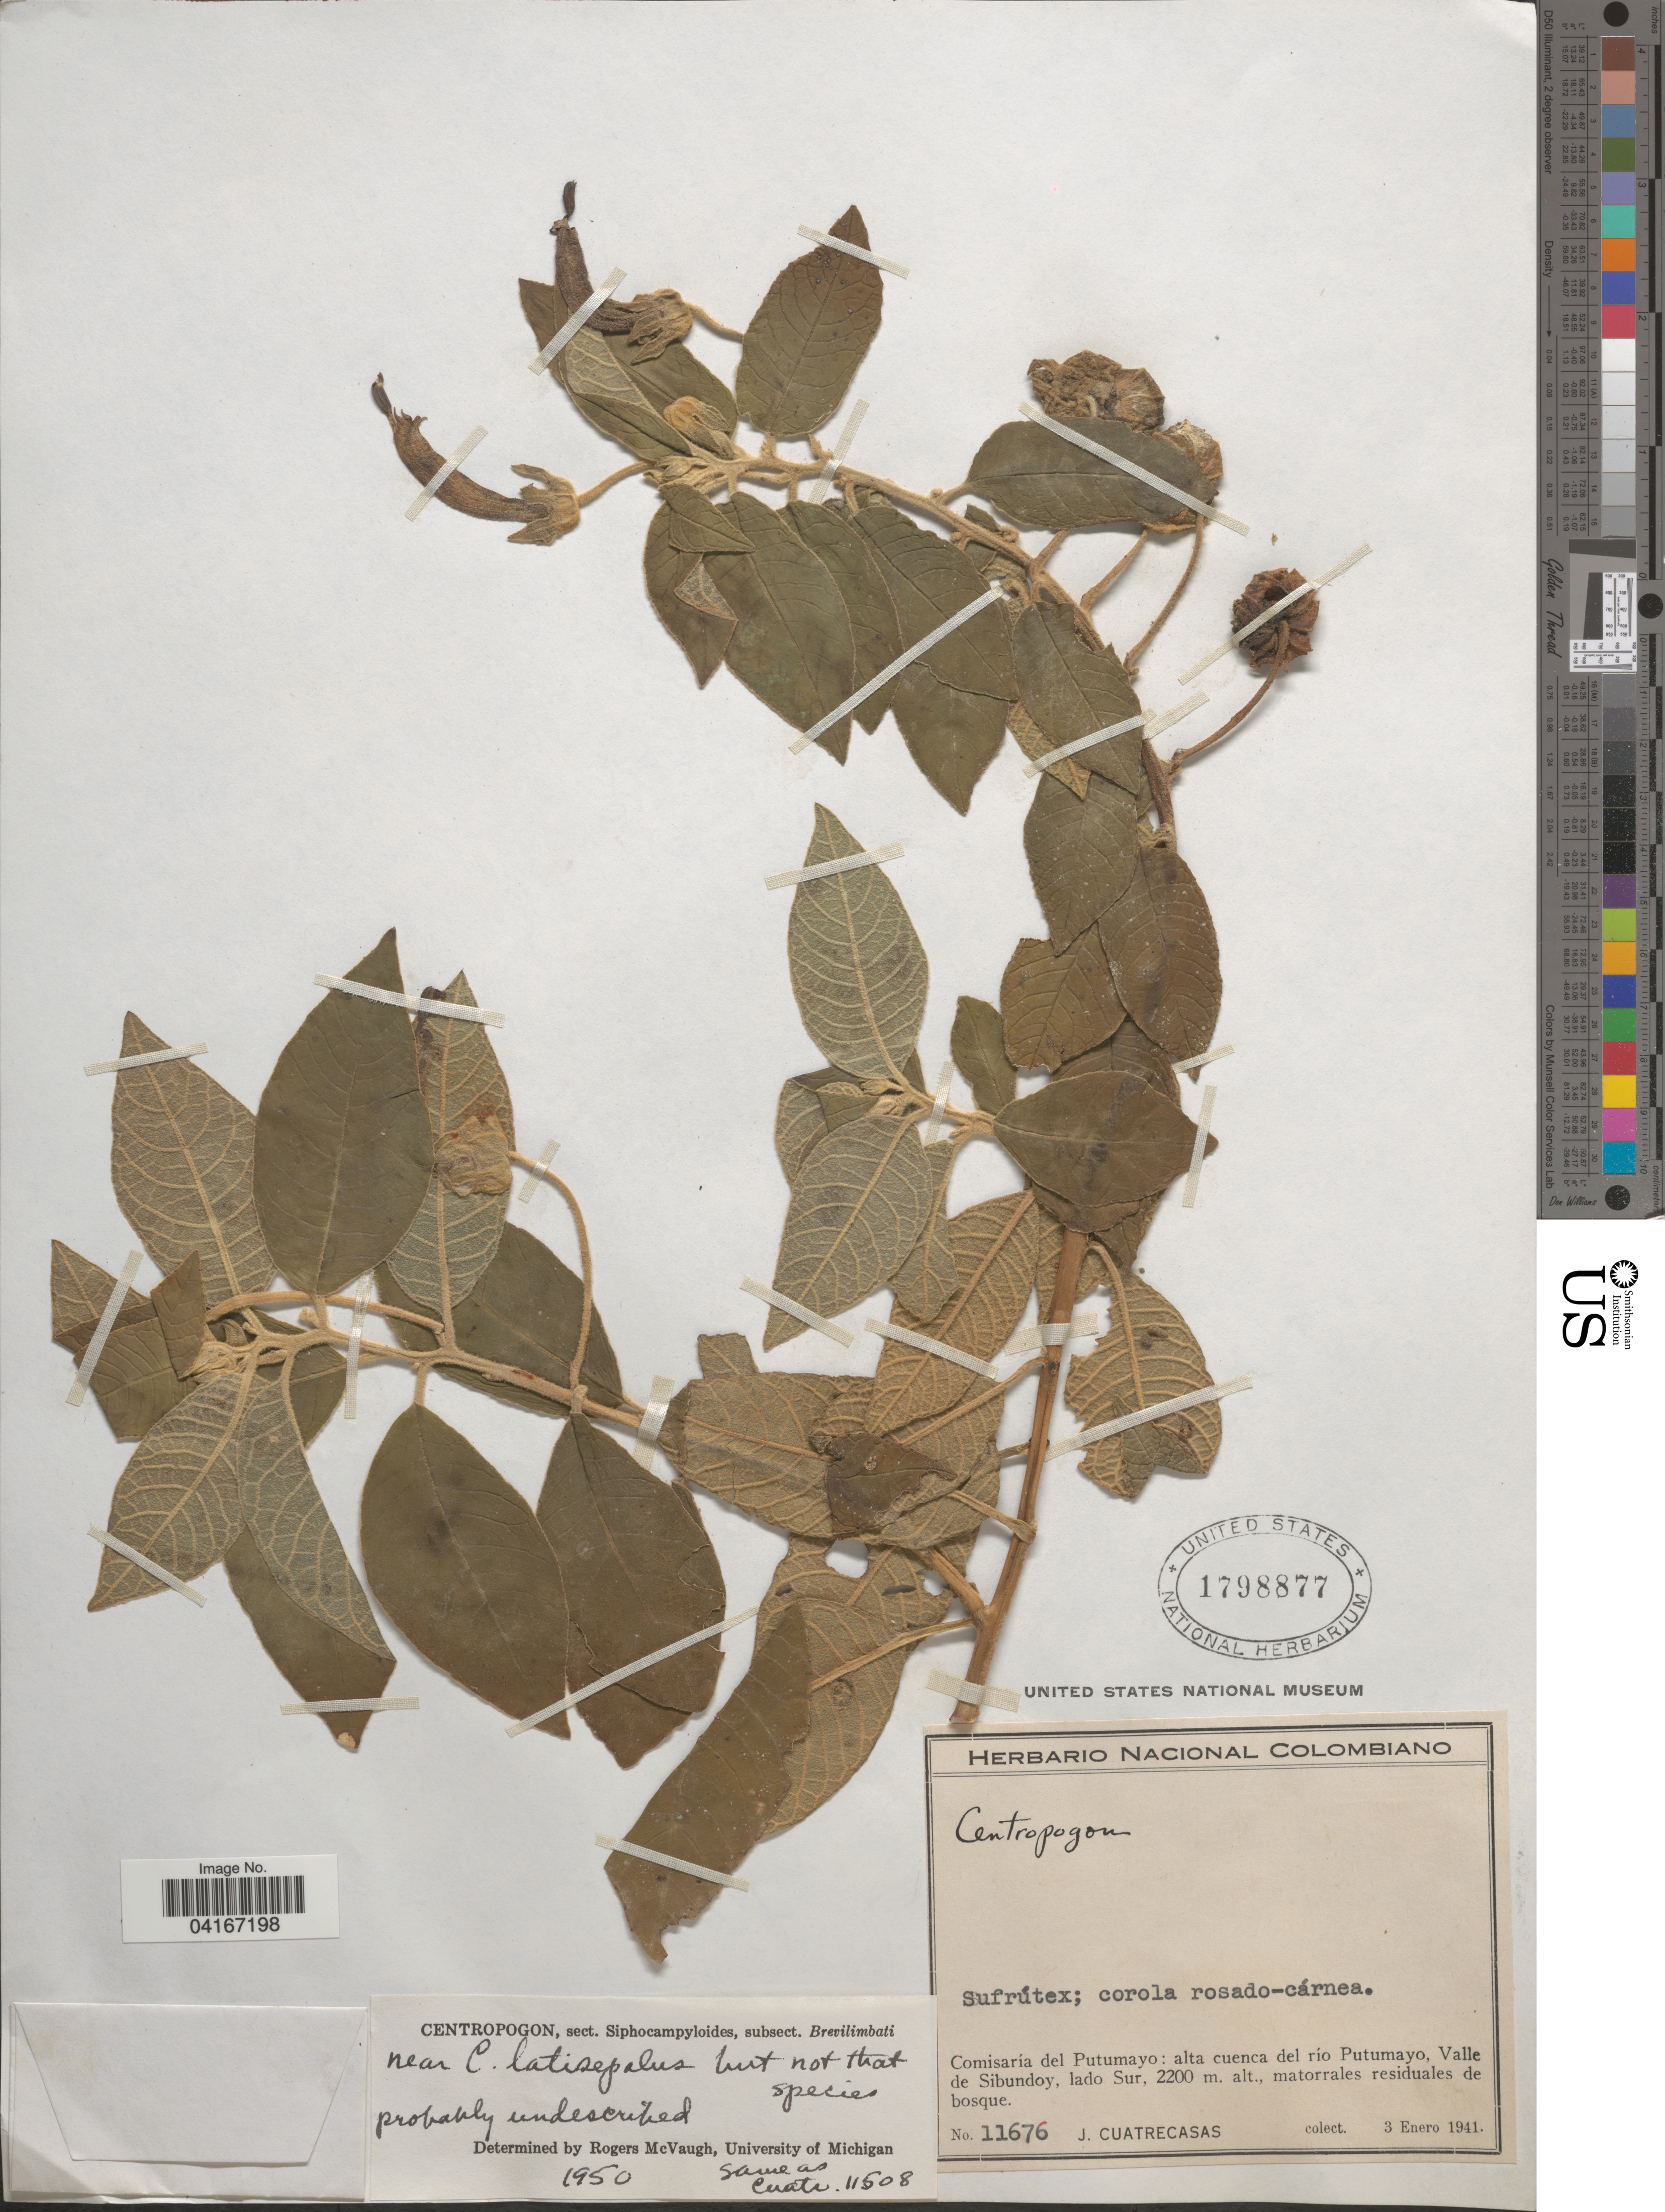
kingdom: Plantae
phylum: Tracheophyta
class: Magnoliopsida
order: Asterales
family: Campanulaceae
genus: Centropogon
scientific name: Centropogon latisepalus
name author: Gleason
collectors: J. Cuatrecasas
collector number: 11676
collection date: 1941-01-03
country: Colombia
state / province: Putumayo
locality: Comisaría del Putumayo: alta cuenca del río Putumayo, Valle de Sibundoy, lado Sur.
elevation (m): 2200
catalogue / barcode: US 1798877